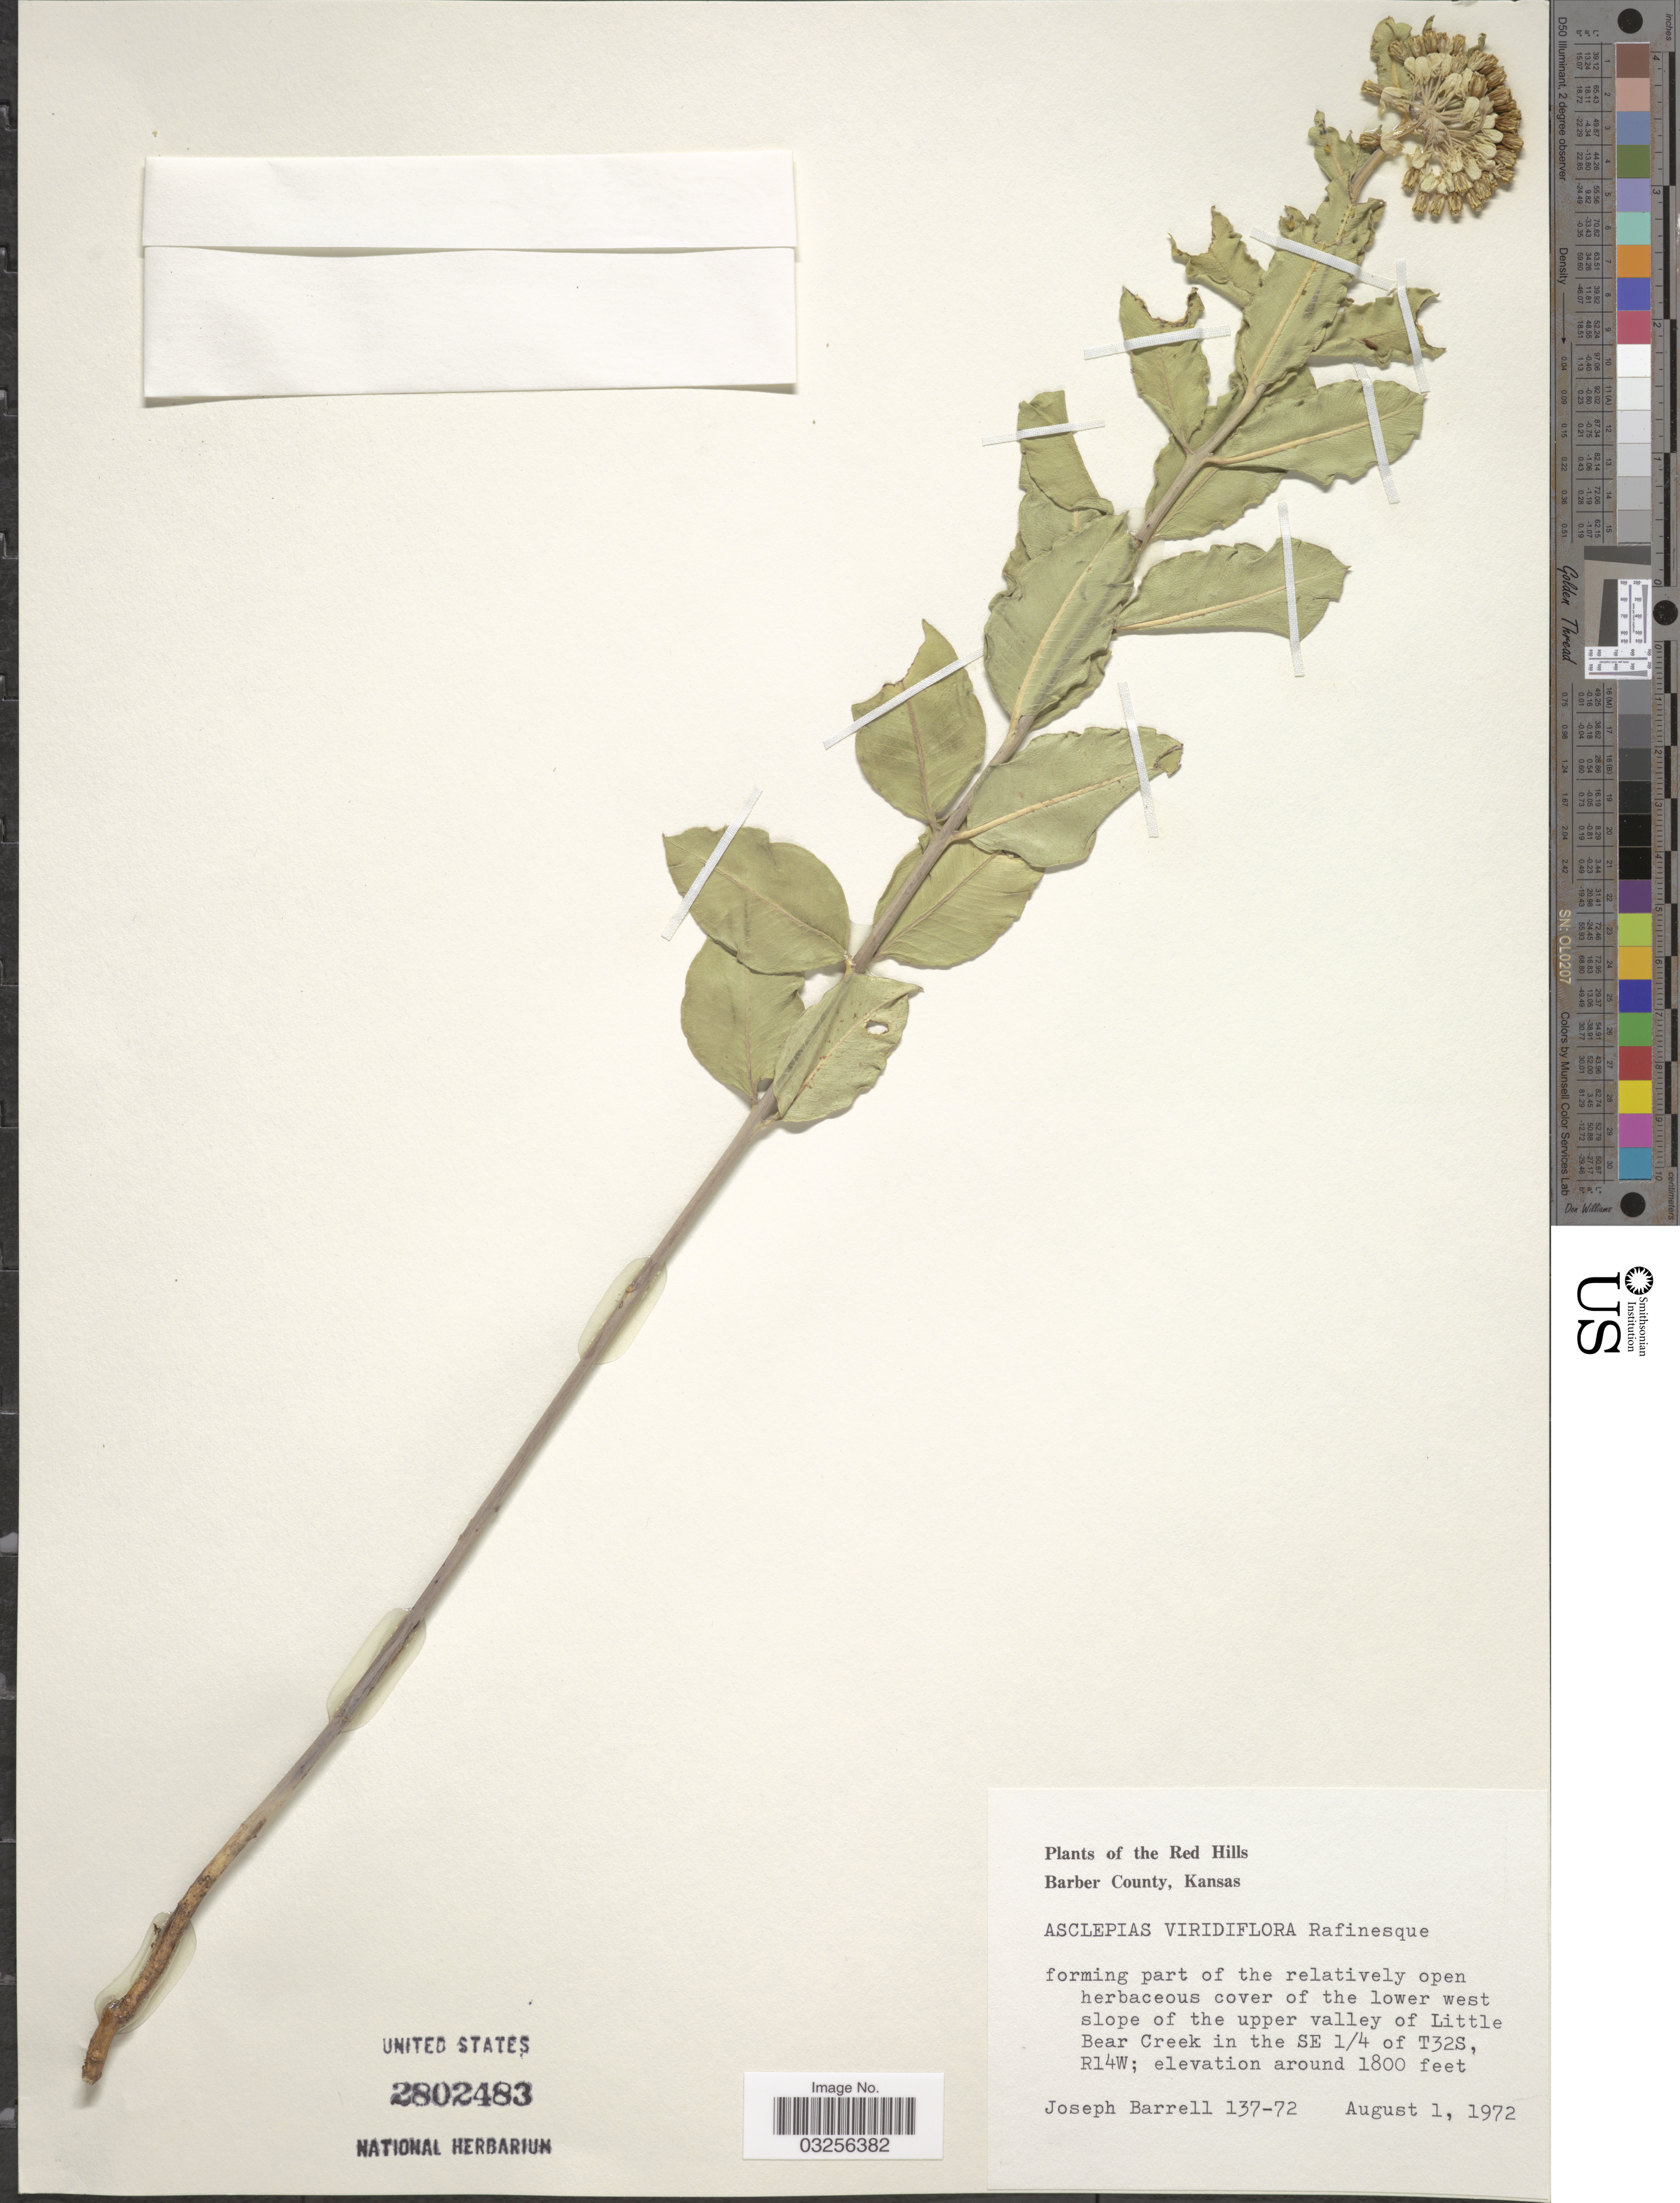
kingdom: Plantae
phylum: Tracheophyta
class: Magnoliopsida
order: Gentianales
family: Apocynaceae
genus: Asclepias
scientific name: Asclepias viridiflora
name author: Raf.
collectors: J. Barrell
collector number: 137-72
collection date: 1972-08-01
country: United States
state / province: Kansas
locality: Red Hills. Barber County. Forming part of the relatively open herbaceous cover of the lower west slope of the upper valley of Little Bear Creek in the SE 1/4 of T32S, R14W.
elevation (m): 549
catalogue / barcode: US 2802483